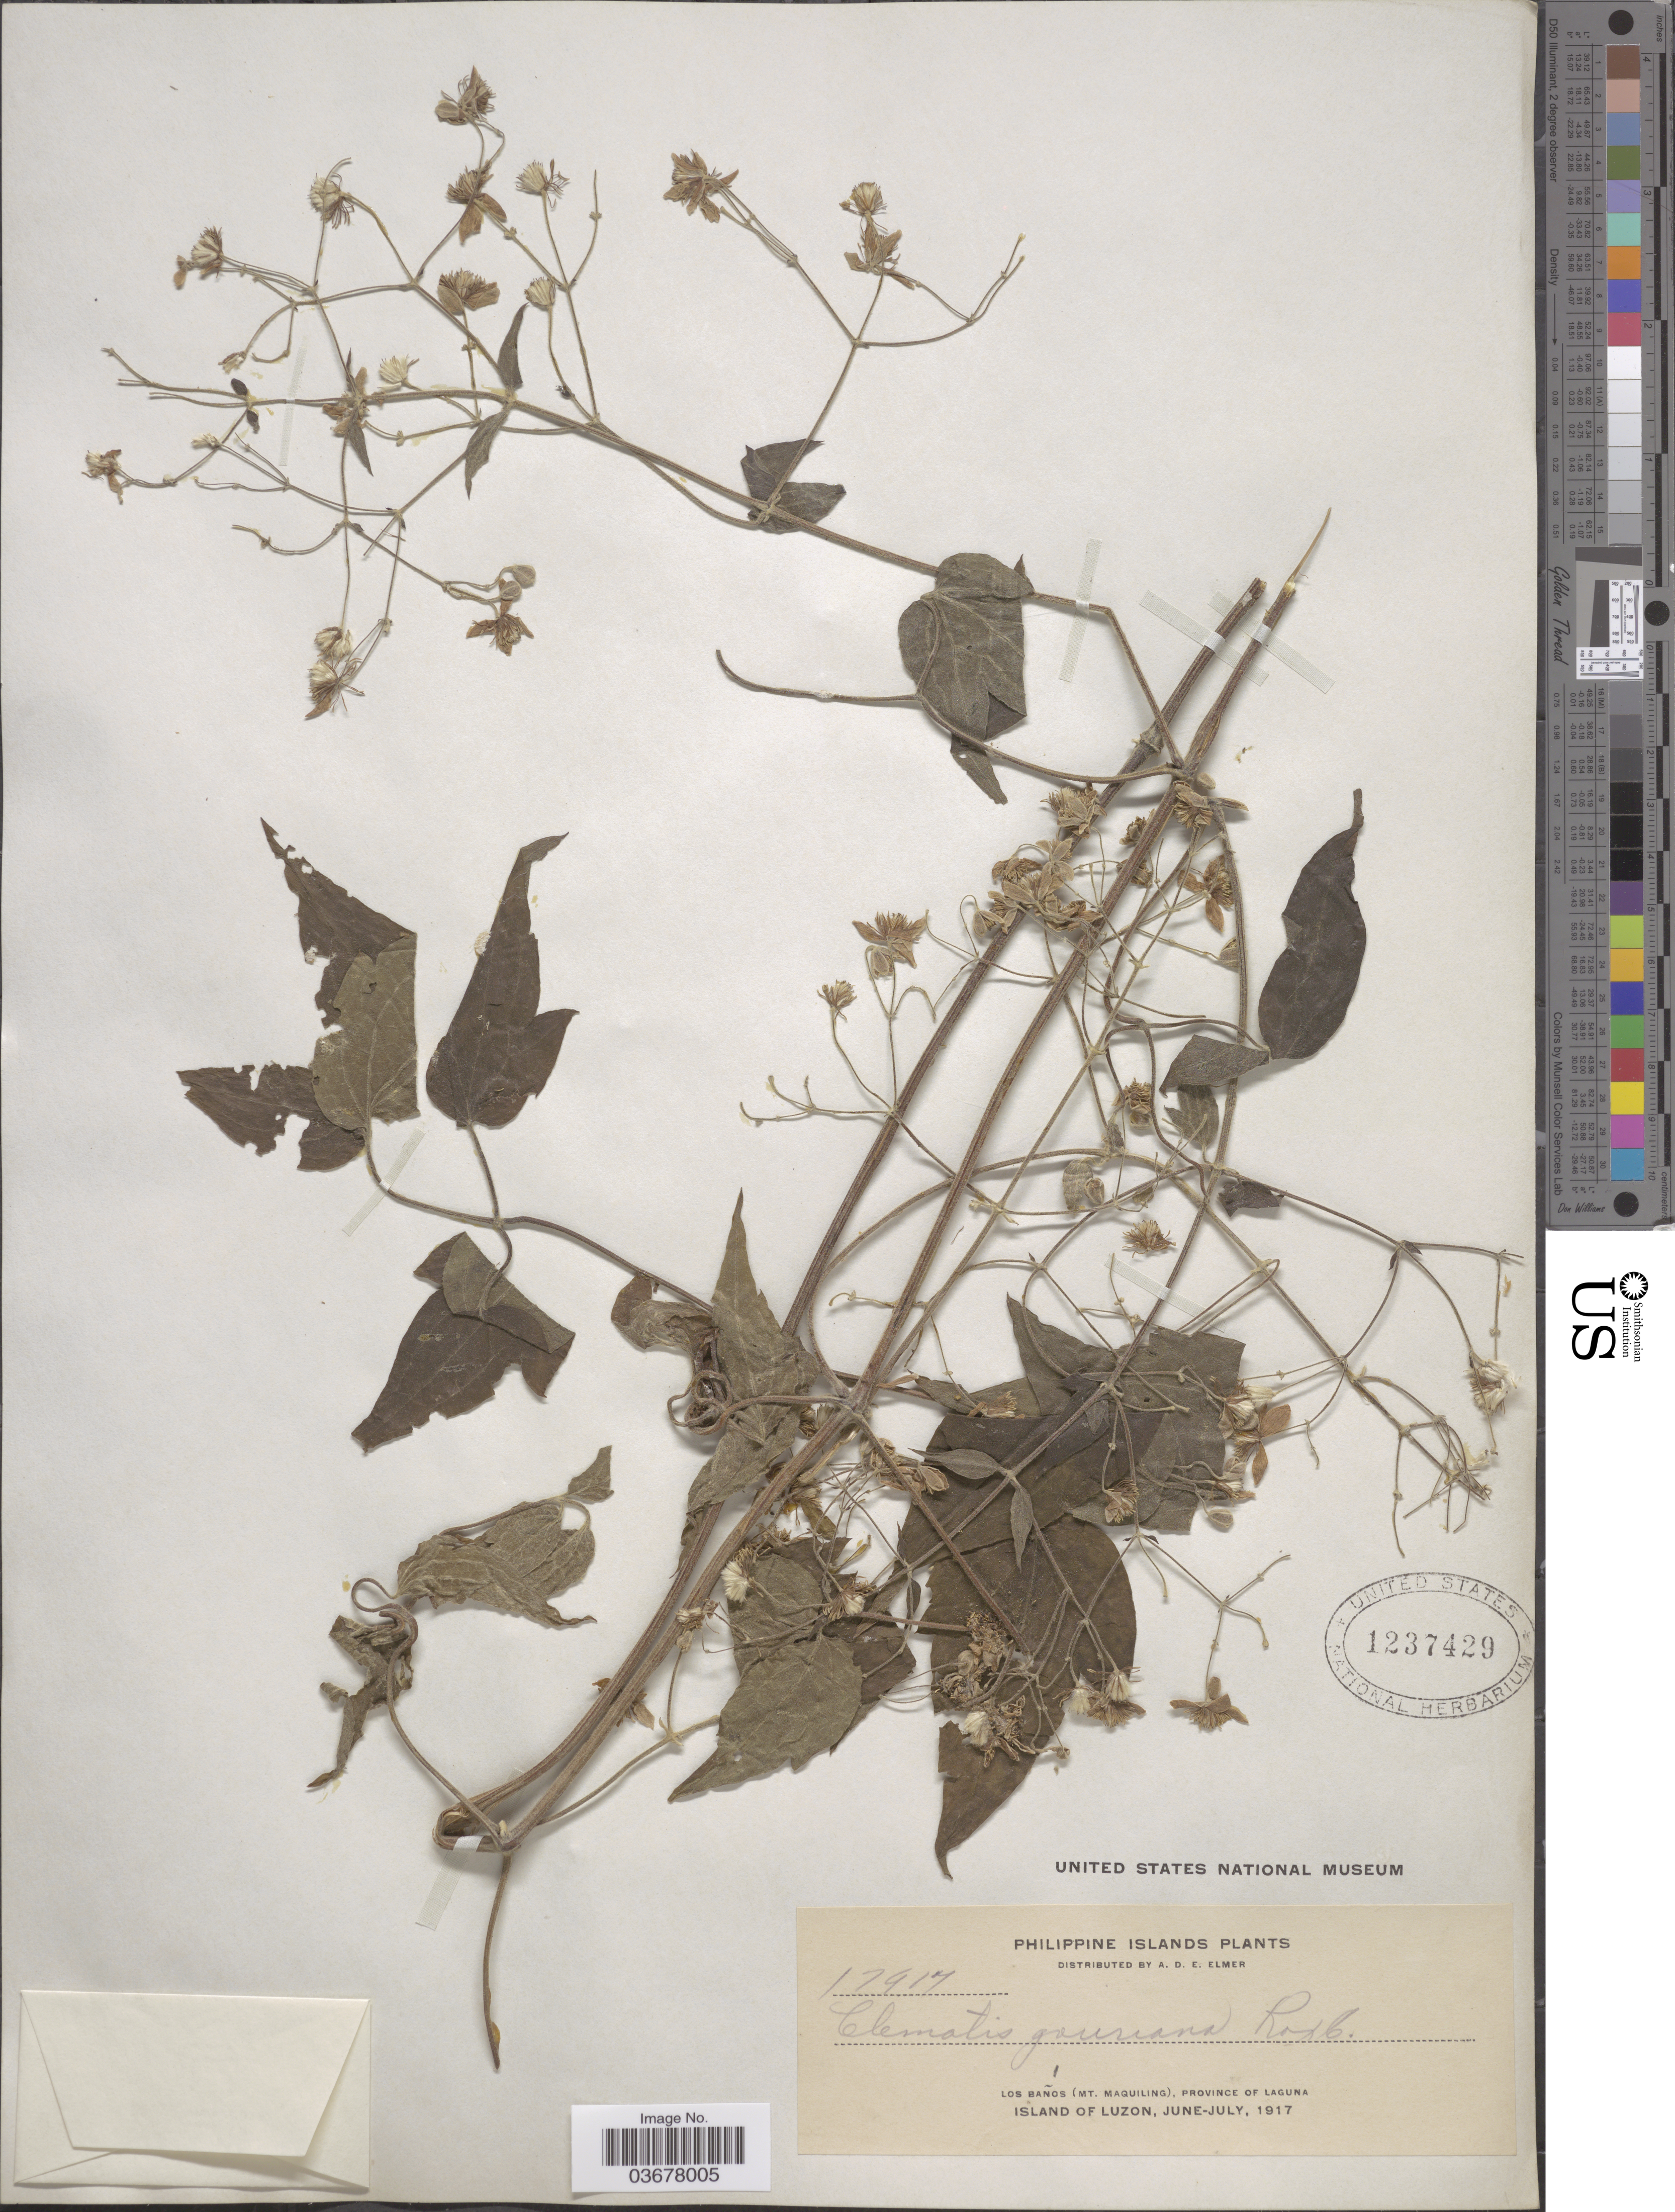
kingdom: Plantae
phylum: Tracheophyta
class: Magnoliopsida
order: Ranunculales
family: Ranunculaceae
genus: Clematis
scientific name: Clematis gouriana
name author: Roxb. ex DC.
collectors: A. D. E. Elmer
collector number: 17917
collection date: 1917-06/1917-07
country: Philippines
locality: Philippine Islands. Los Baños (Mt. Maquiling), Province of Laguna. Island of Luzon.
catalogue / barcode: US 1237429